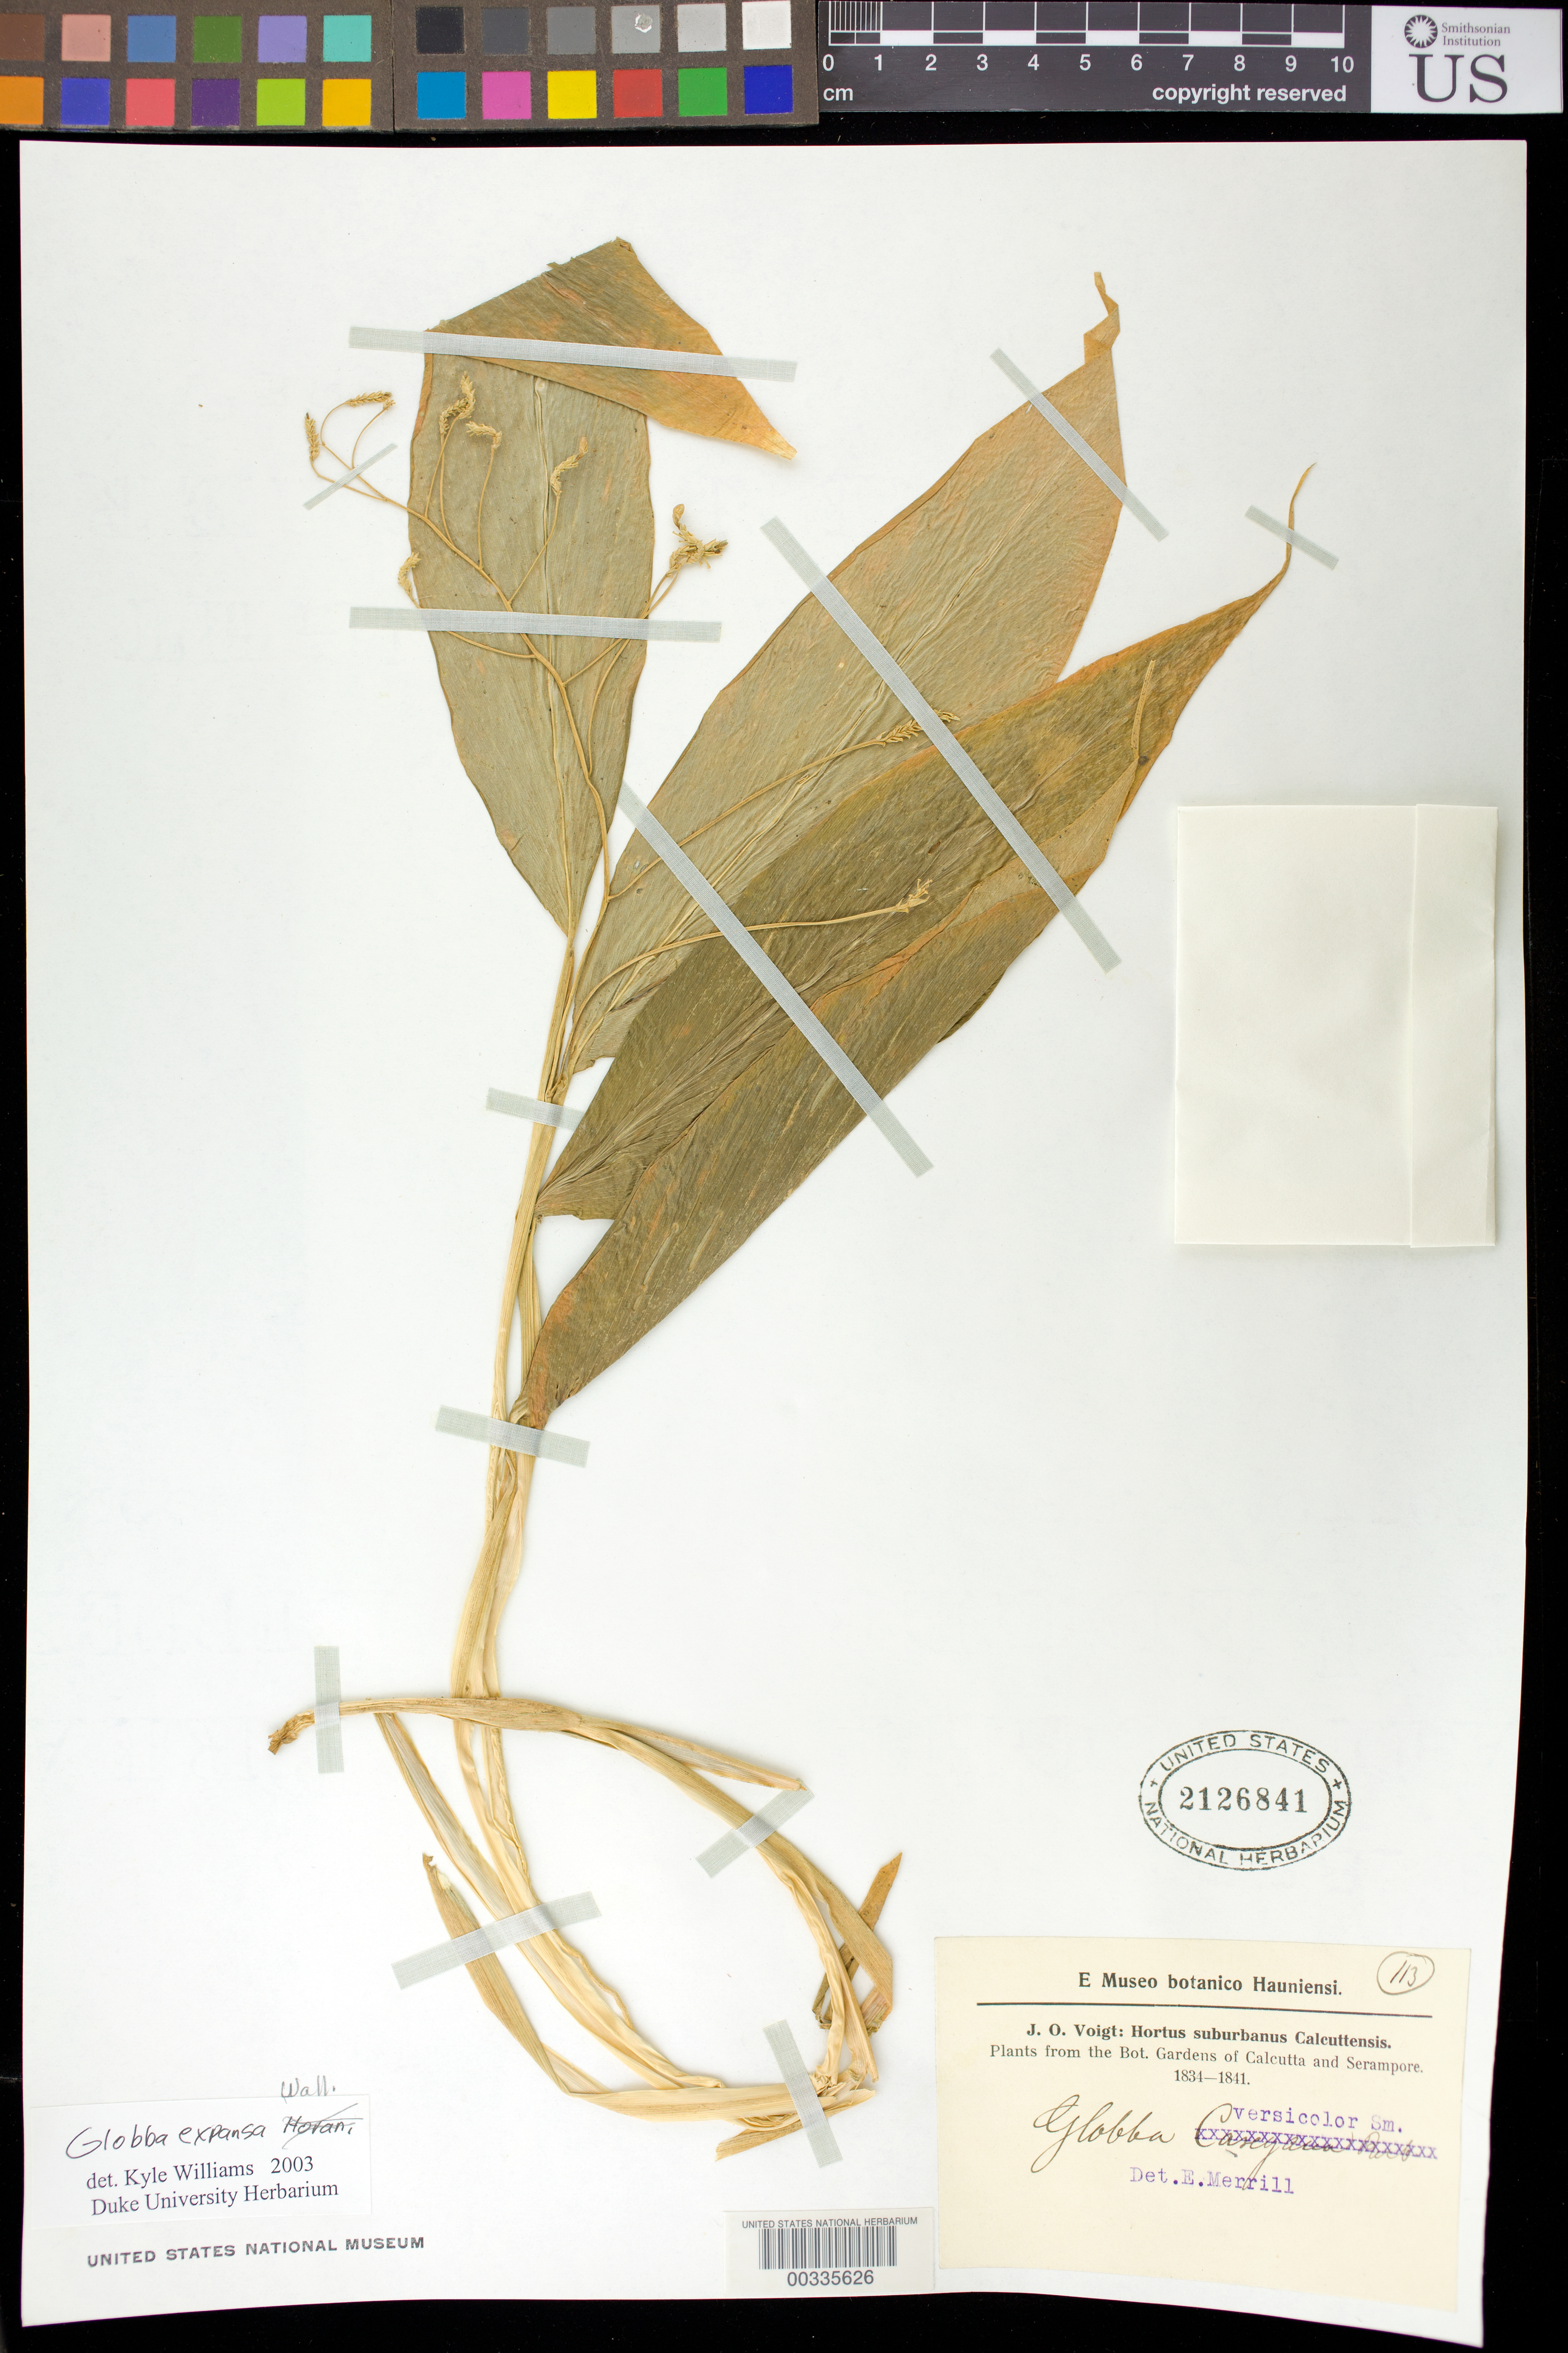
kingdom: Plantae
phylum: Tracheophyta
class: Liliopsida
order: Zingiberales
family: Zingiberaceae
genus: Globba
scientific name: Globba expansa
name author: Wall.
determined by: Williams, K. J.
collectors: J. O. Voigt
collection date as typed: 1834 to -- -- 1841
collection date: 1834/1841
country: India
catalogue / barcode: US 2126841